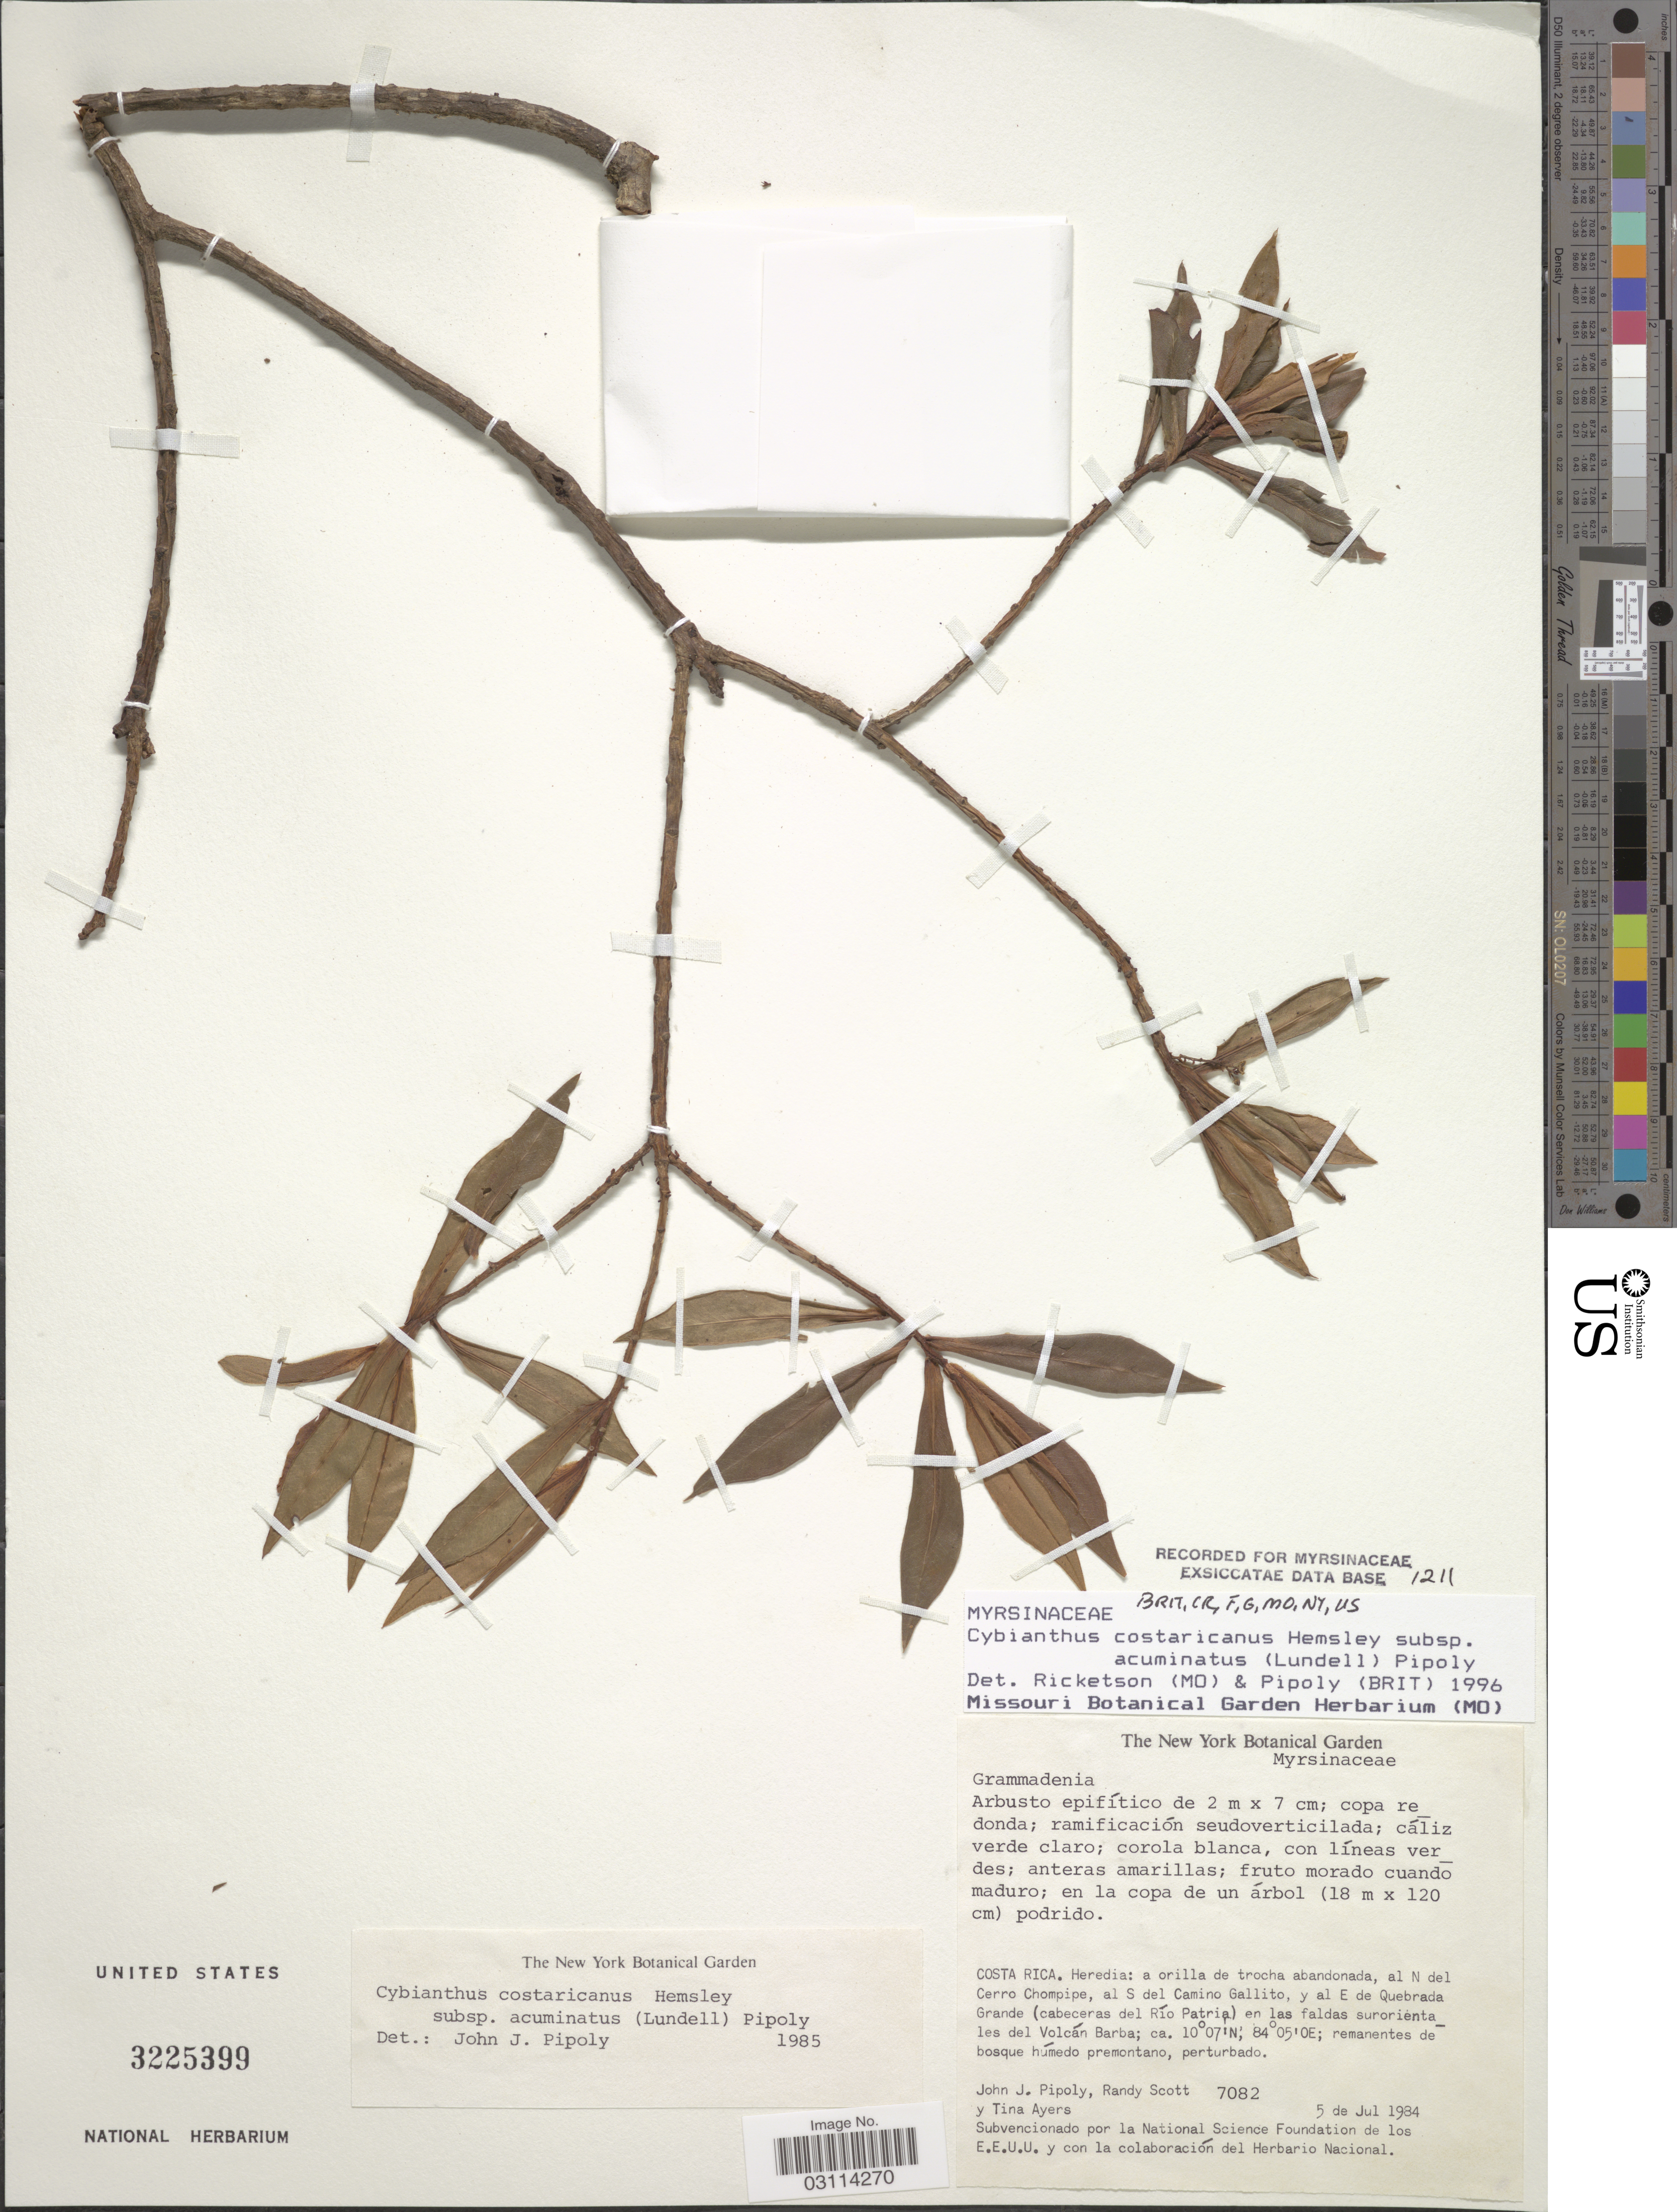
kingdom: Plantae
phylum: Tracheophyta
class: Magnoliopsida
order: Ericales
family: Primulaceae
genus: Cybianthus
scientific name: Cybianthus costaricanus subsp. acuminatus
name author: (Lundell) Pipoly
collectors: J. J. Pipoly, R. Scott & T. J. Ayers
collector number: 7082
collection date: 1984-07-05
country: Costa Rica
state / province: Heredia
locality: A orilla de trocha abandonada, al N del Cerro Chompipe, al S del camino Gallito, y al E de Quebrada Grande (cabeceras del Río Patria) en las faldas surorientales del Volcán Barba.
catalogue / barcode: US 3225399